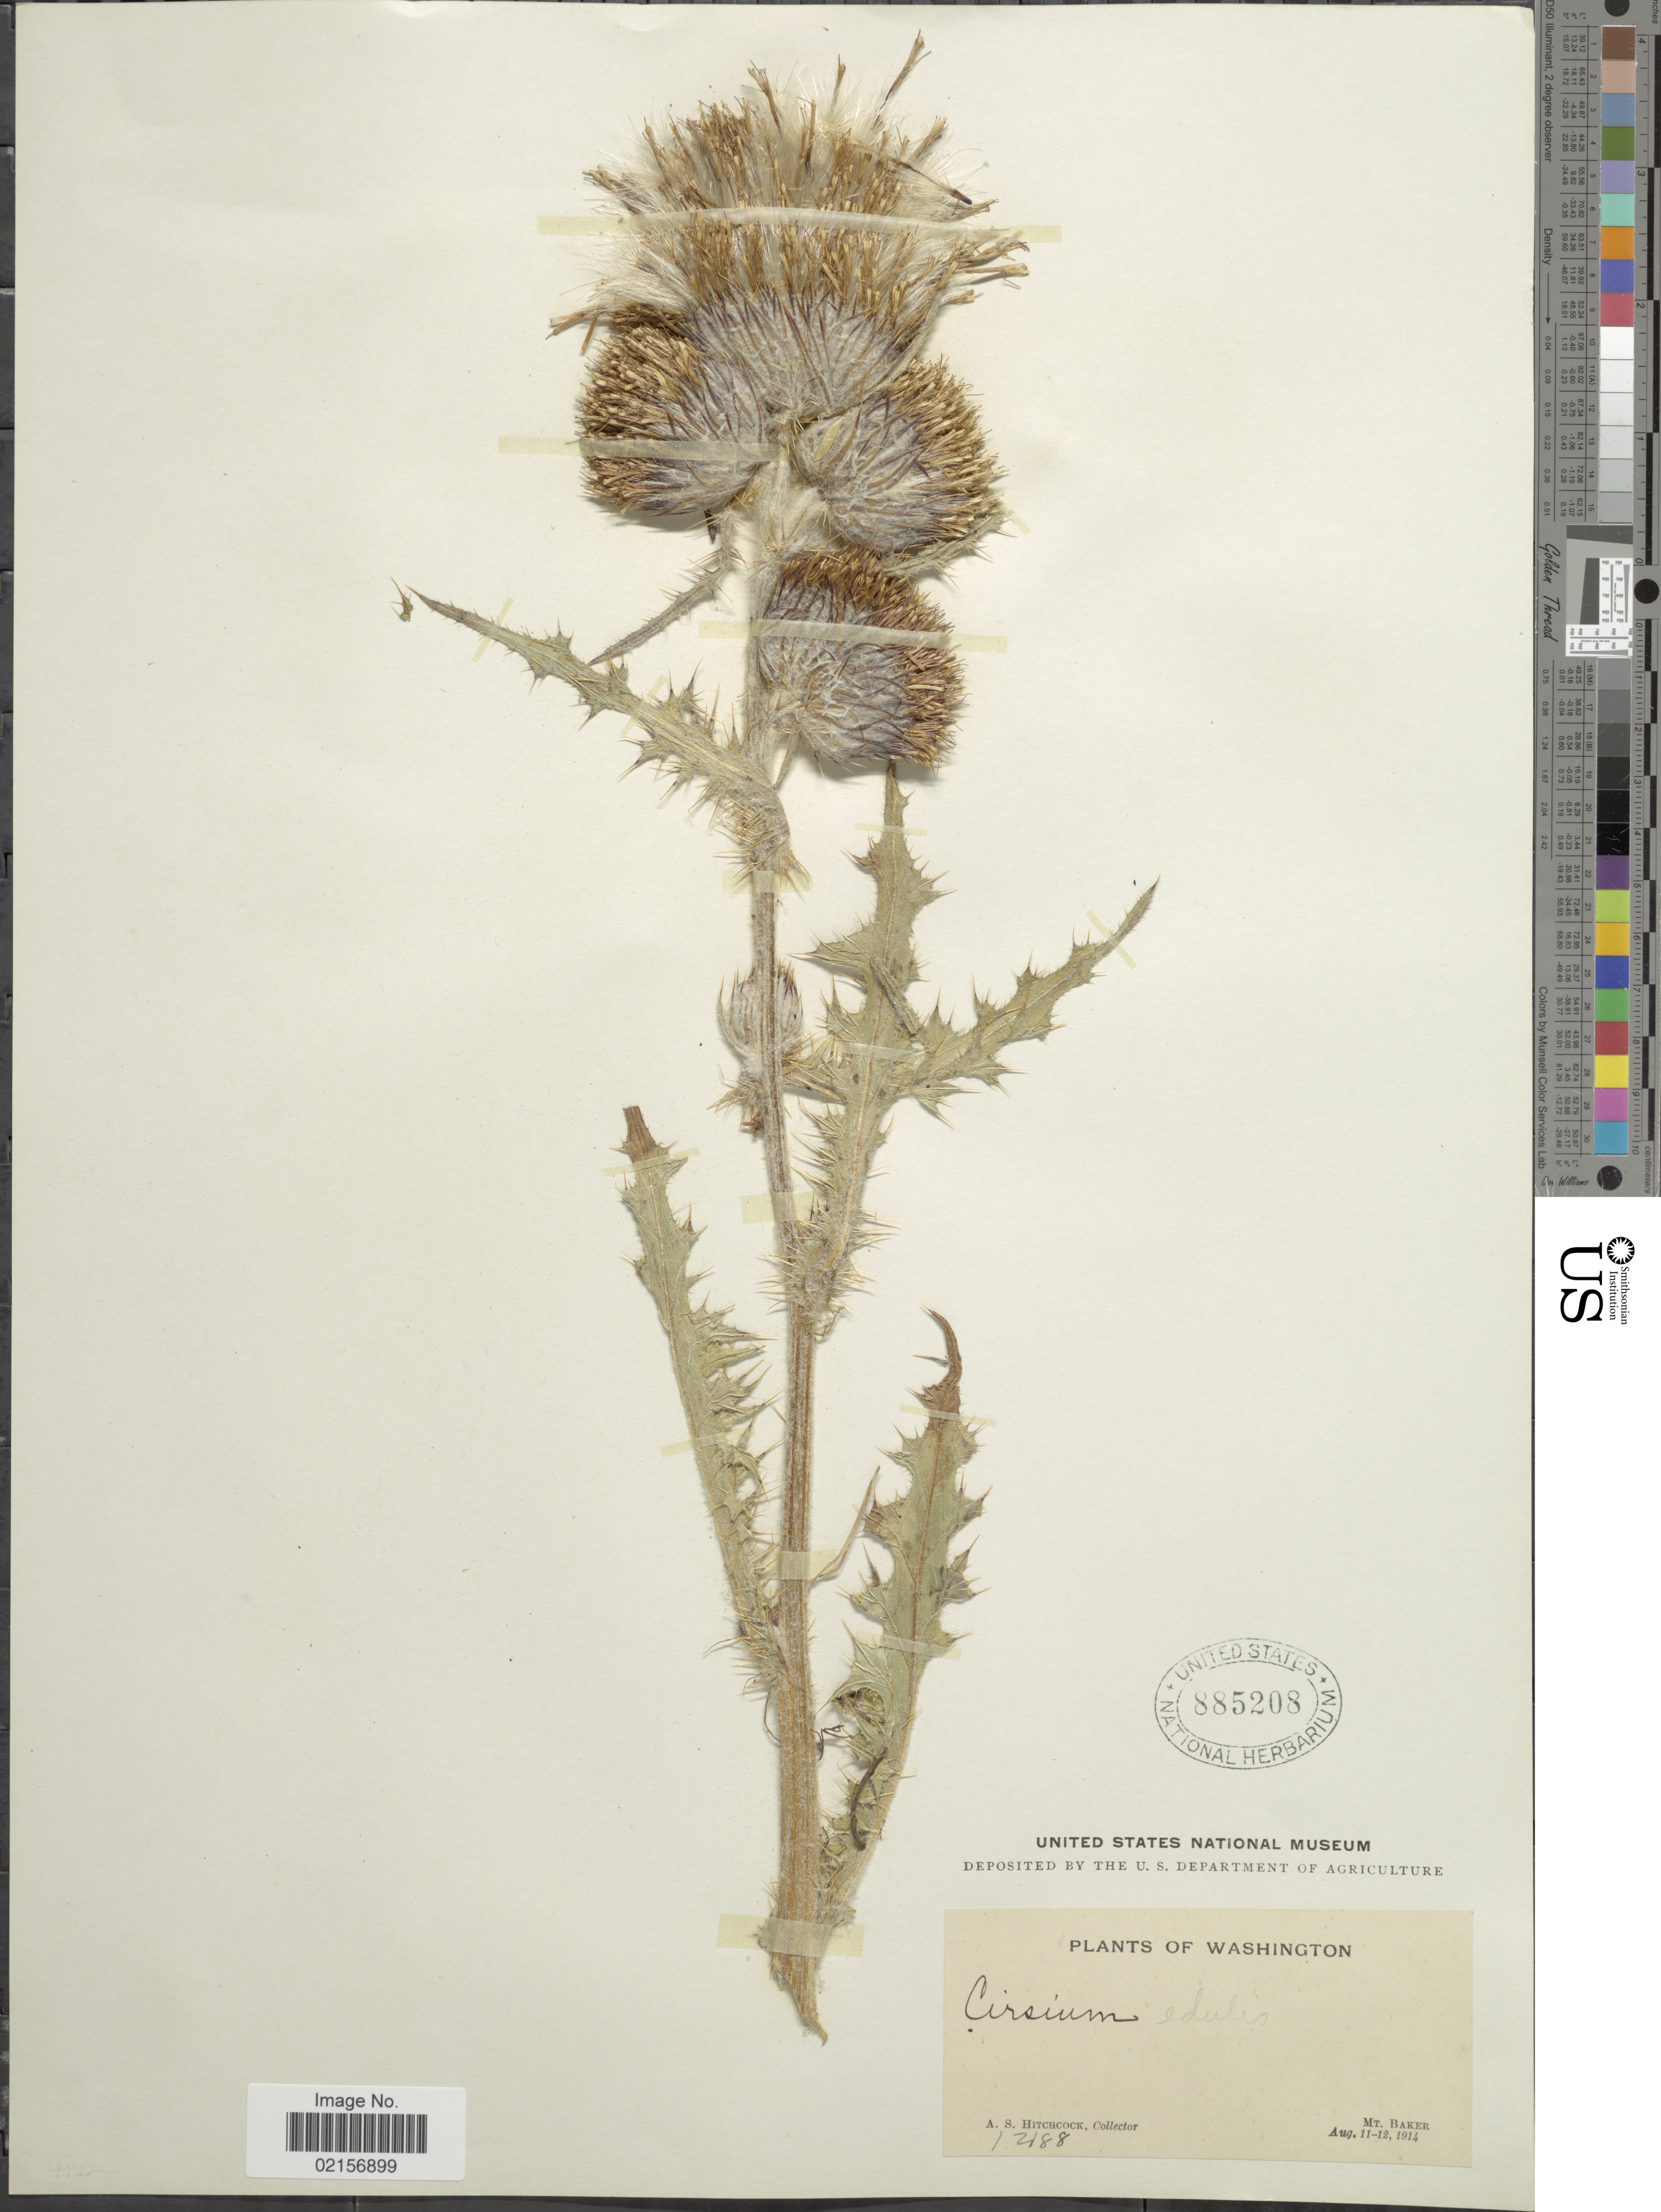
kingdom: Plantae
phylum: Tracheophyta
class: Magnoliopsida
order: Asterales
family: Asteraceae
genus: Cirsium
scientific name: Cirsium edule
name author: Nutt.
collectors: A. S. Hitchcock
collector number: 12188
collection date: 1914-08-11/1914-08-12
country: United States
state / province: Washington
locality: Mt. Baker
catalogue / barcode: US 885208